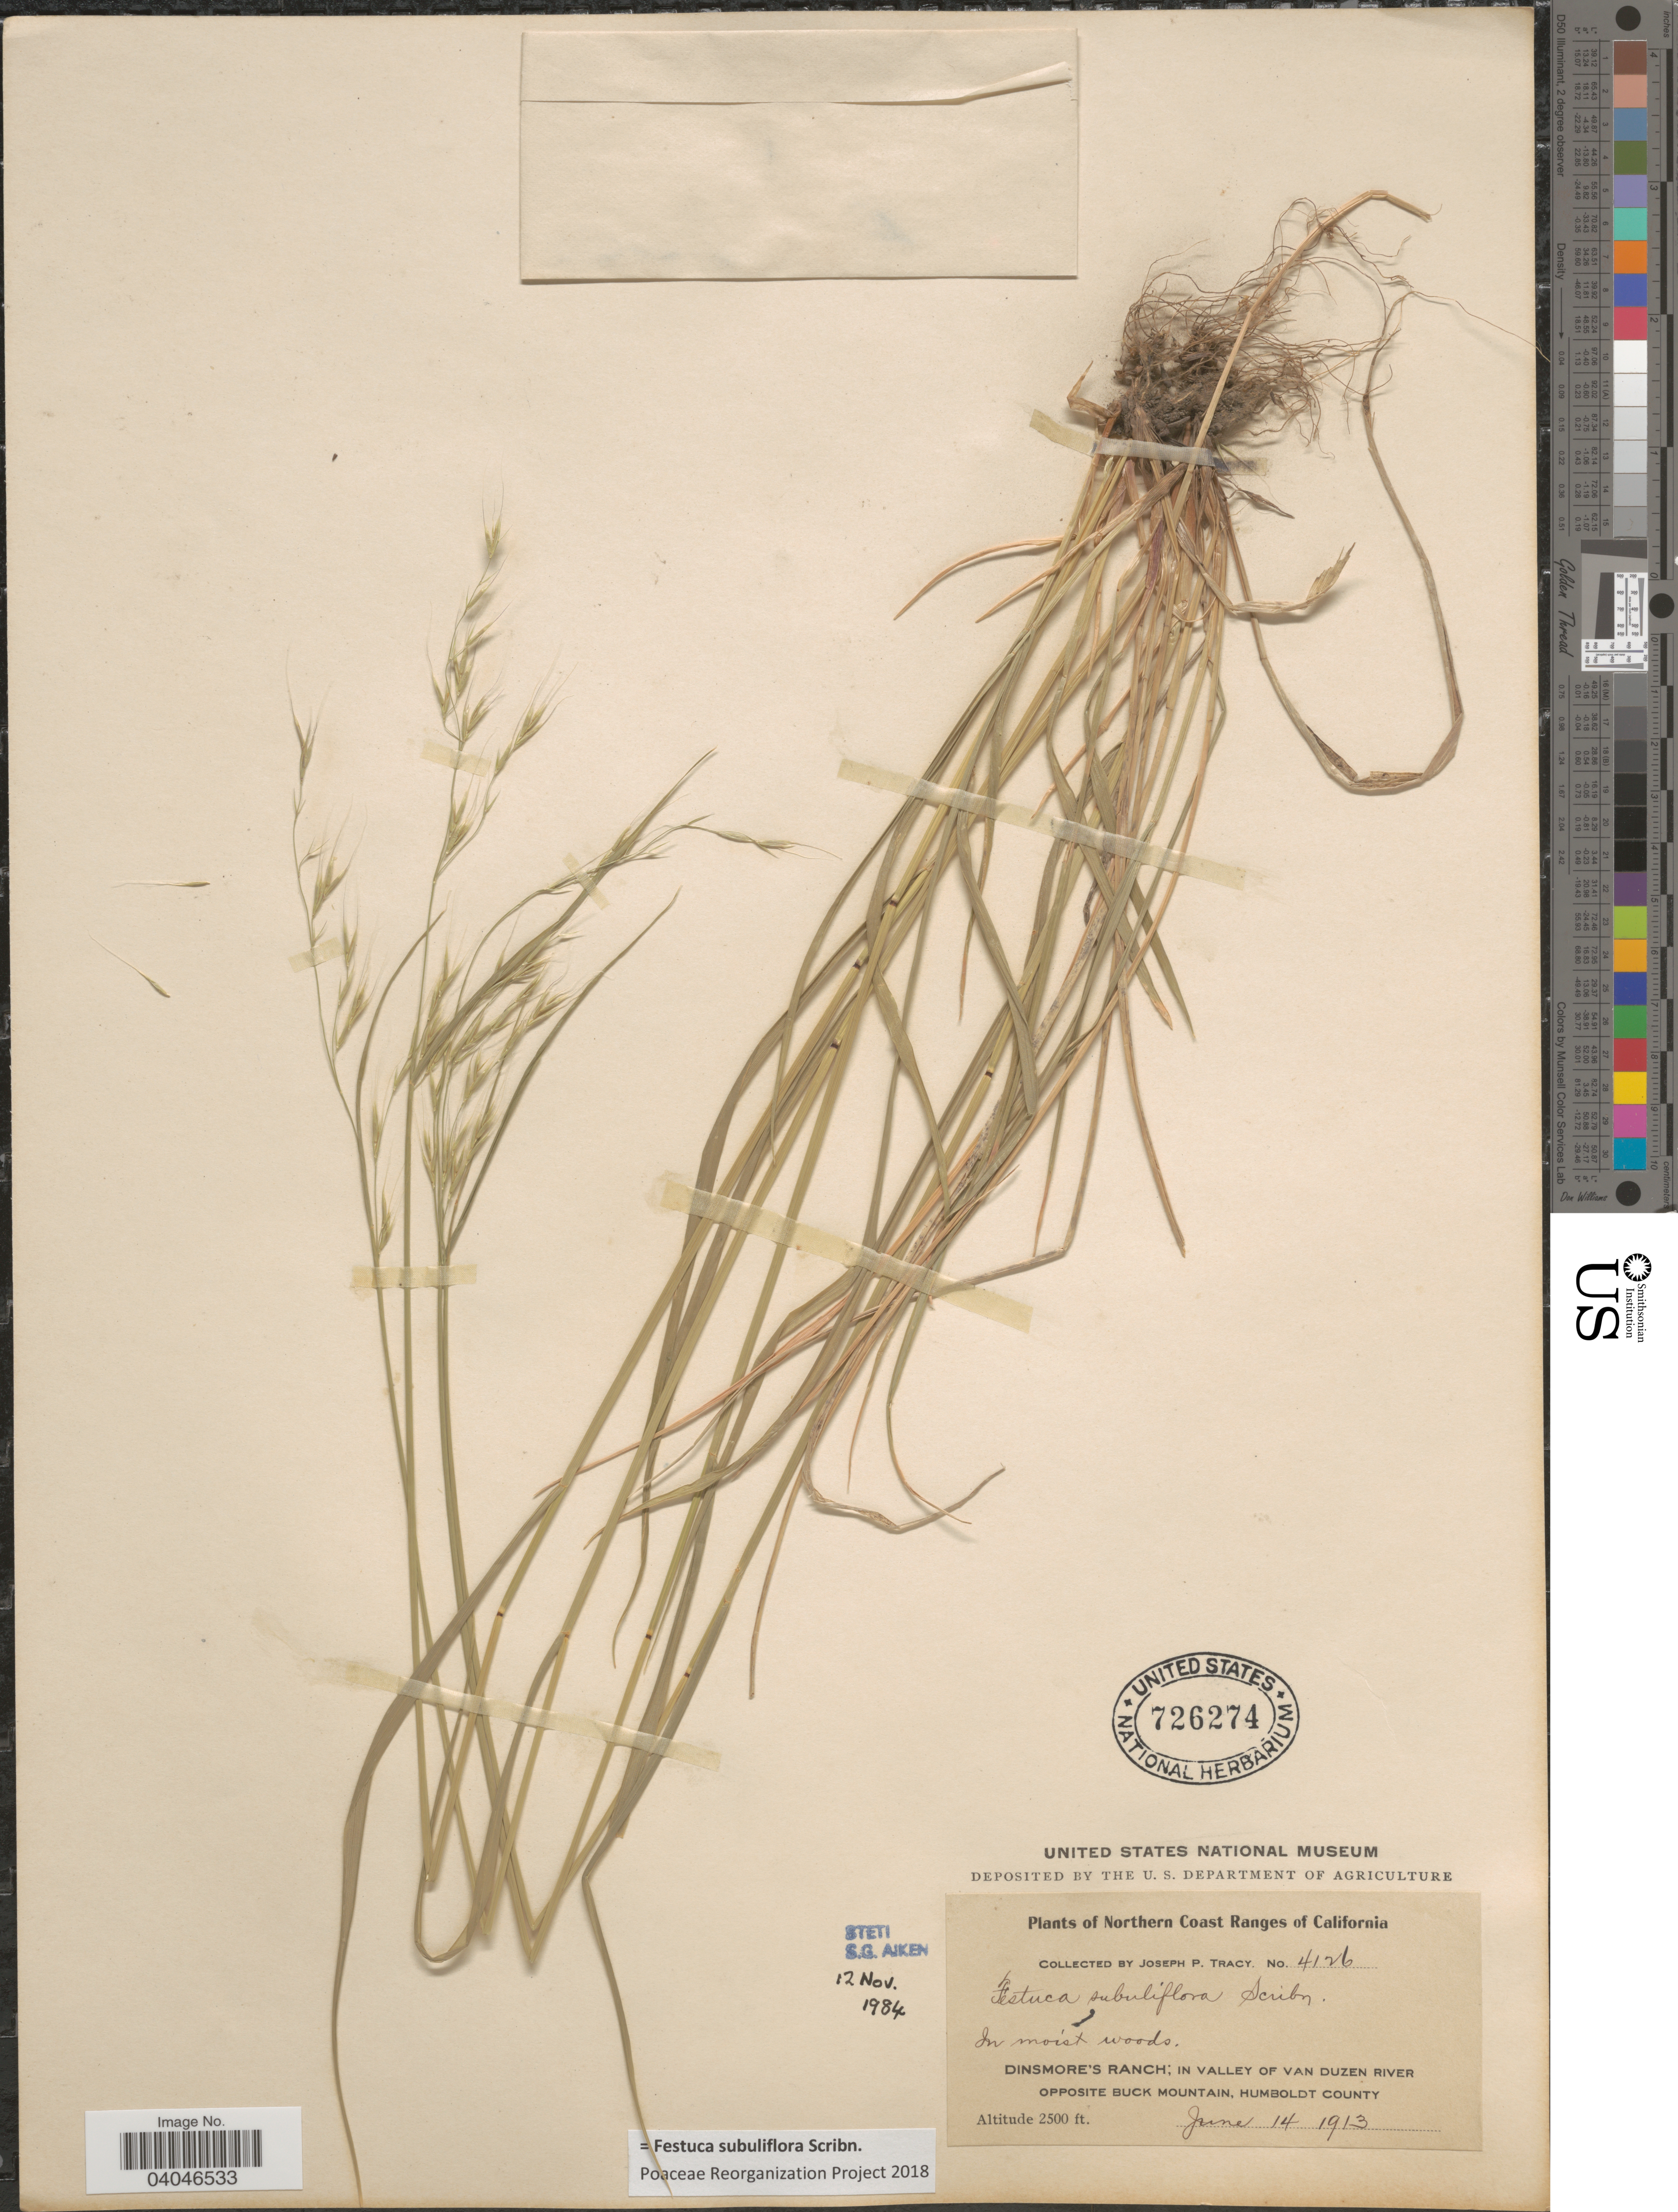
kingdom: Plantae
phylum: Tracheophyta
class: Liliopsida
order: Poales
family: Poaceae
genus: Festuca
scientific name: Festuca subuliflora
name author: Scribn.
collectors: J. Tracy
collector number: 4126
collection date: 1913-06-14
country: United States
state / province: California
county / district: Humboldt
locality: Northern Coast Ranges of California. Dinsmore's Ranch; in valley of Van Duzen River opposite Buck Mountain, Humboldt County.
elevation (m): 762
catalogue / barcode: US 726274